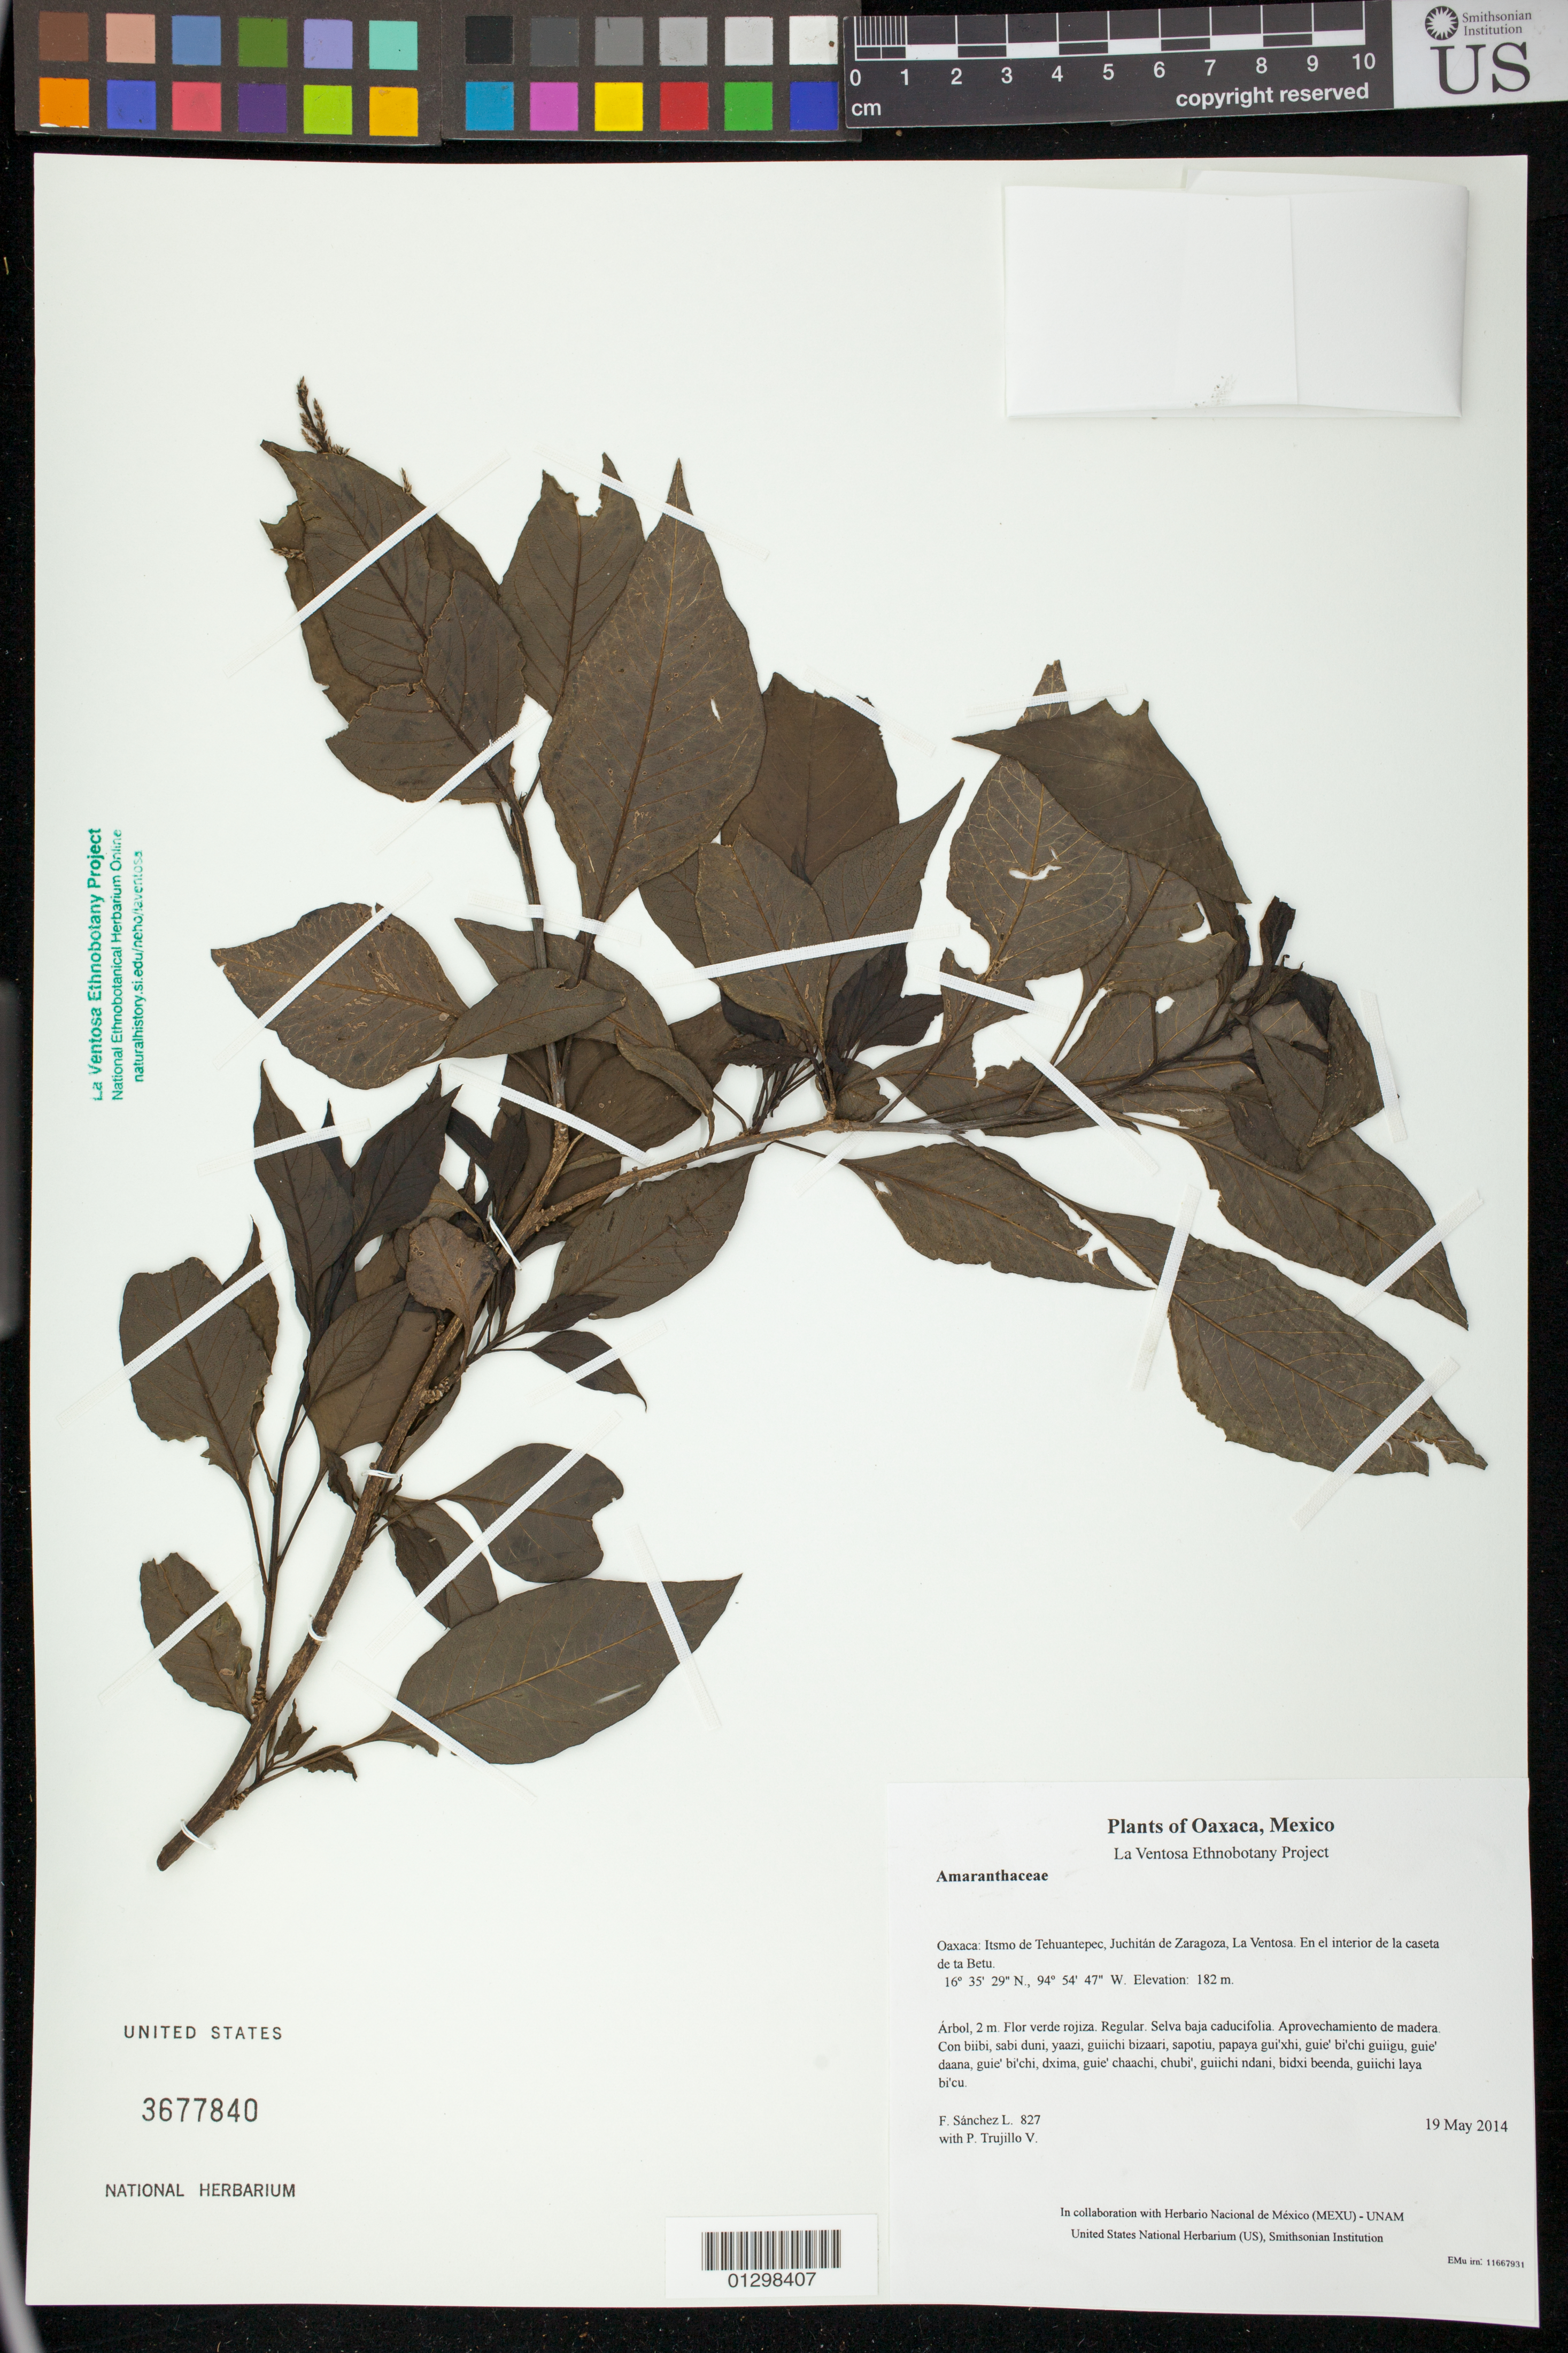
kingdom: Plantae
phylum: Tracheophyta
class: Magnoliopsida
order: Caryophyllales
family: Amaranthaceae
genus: Lagrezia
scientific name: Lagrezia monosperma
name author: (Rose) Standl.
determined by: Zumaya Flores, Silvia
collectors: F. Sánchez L. & P. Trujillo V.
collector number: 827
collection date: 2014-05-19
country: Mexico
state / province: Oaxaca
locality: Itsmo de Tehuantepec, Juchitán de Zaragoza, La Ventosa. En el interior de la caseta de ta Betu.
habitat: Selva baja caducifolia. Aprovechamiento de madera.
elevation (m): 182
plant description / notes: JEBOT, MEXU, SERO, US; Yaga. 2 m. Guie' naga' naxiña' ga. Nuu.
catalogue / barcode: US 3677840